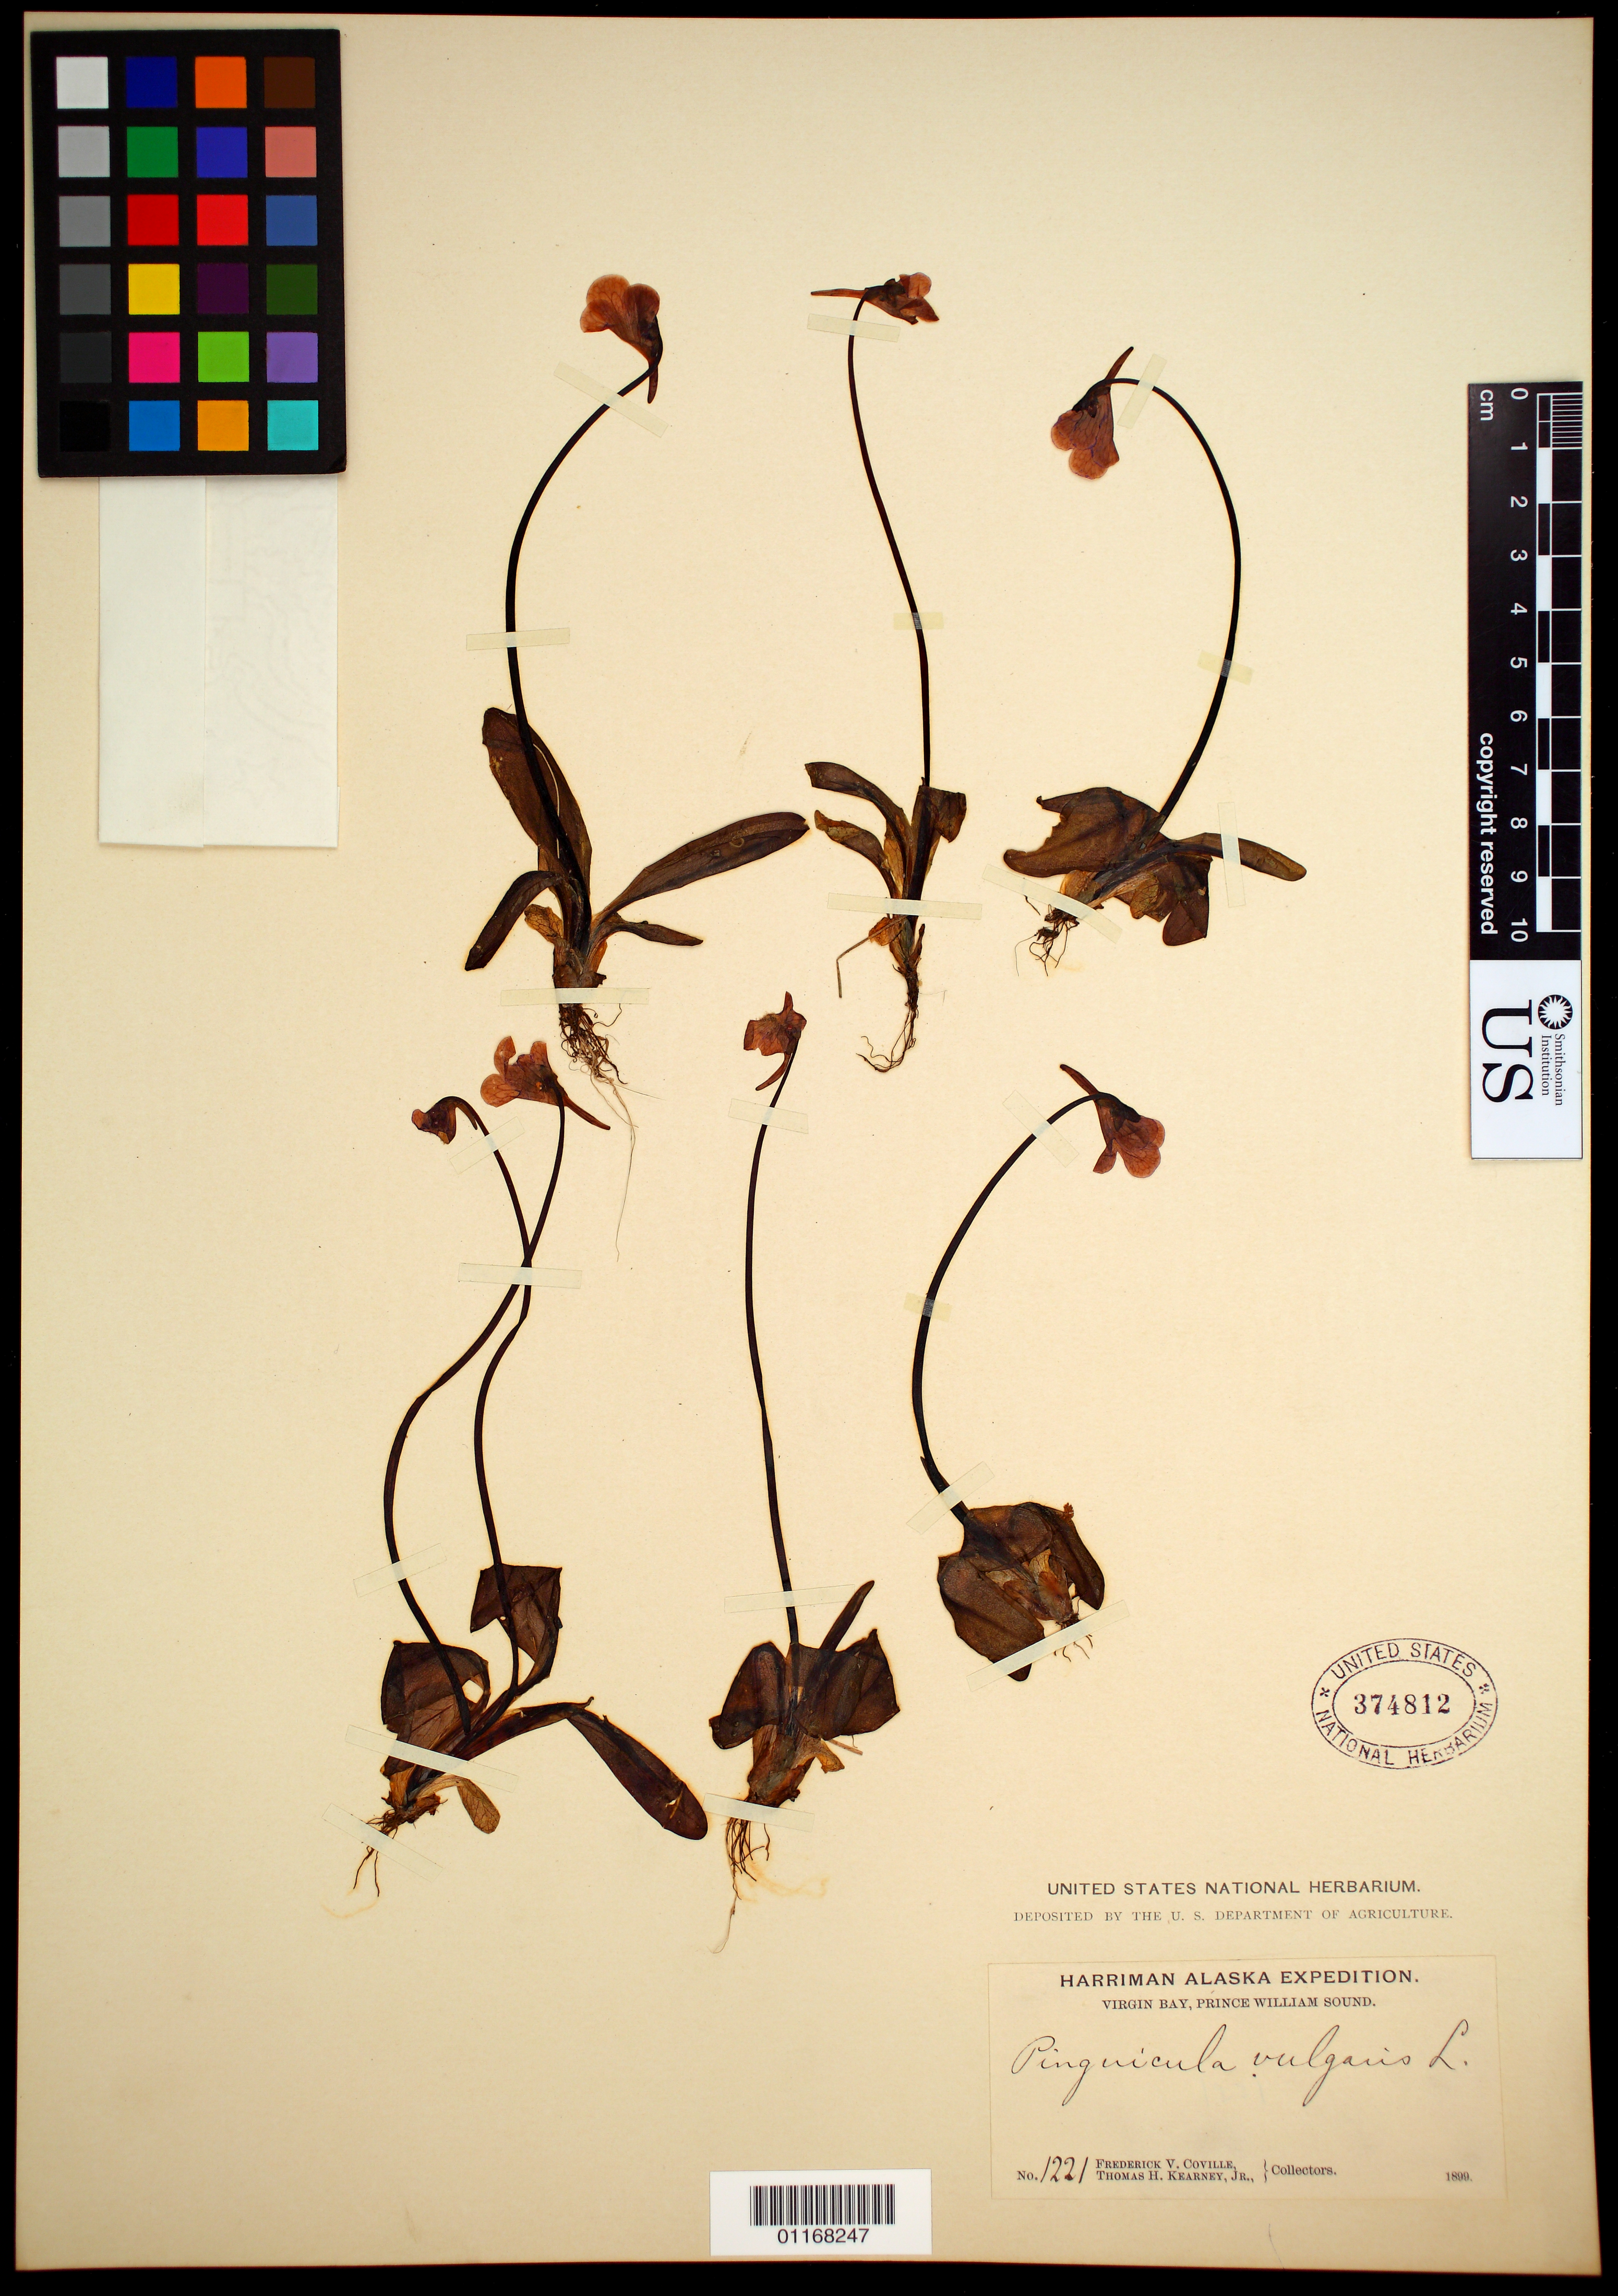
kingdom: Plantae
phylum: Tracheophyta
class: Magnoliopsida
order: Lamiales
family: Lentibulariaceae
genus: Pinguicula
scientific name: Pinguicula vulgaris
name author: L.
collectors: F. V. Coville & T. H. Kearney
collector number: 1221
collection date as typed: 1899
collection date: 1899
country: United States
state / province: Alaska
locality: Virgin Bay, Prince William Sound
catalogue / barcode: US 374812